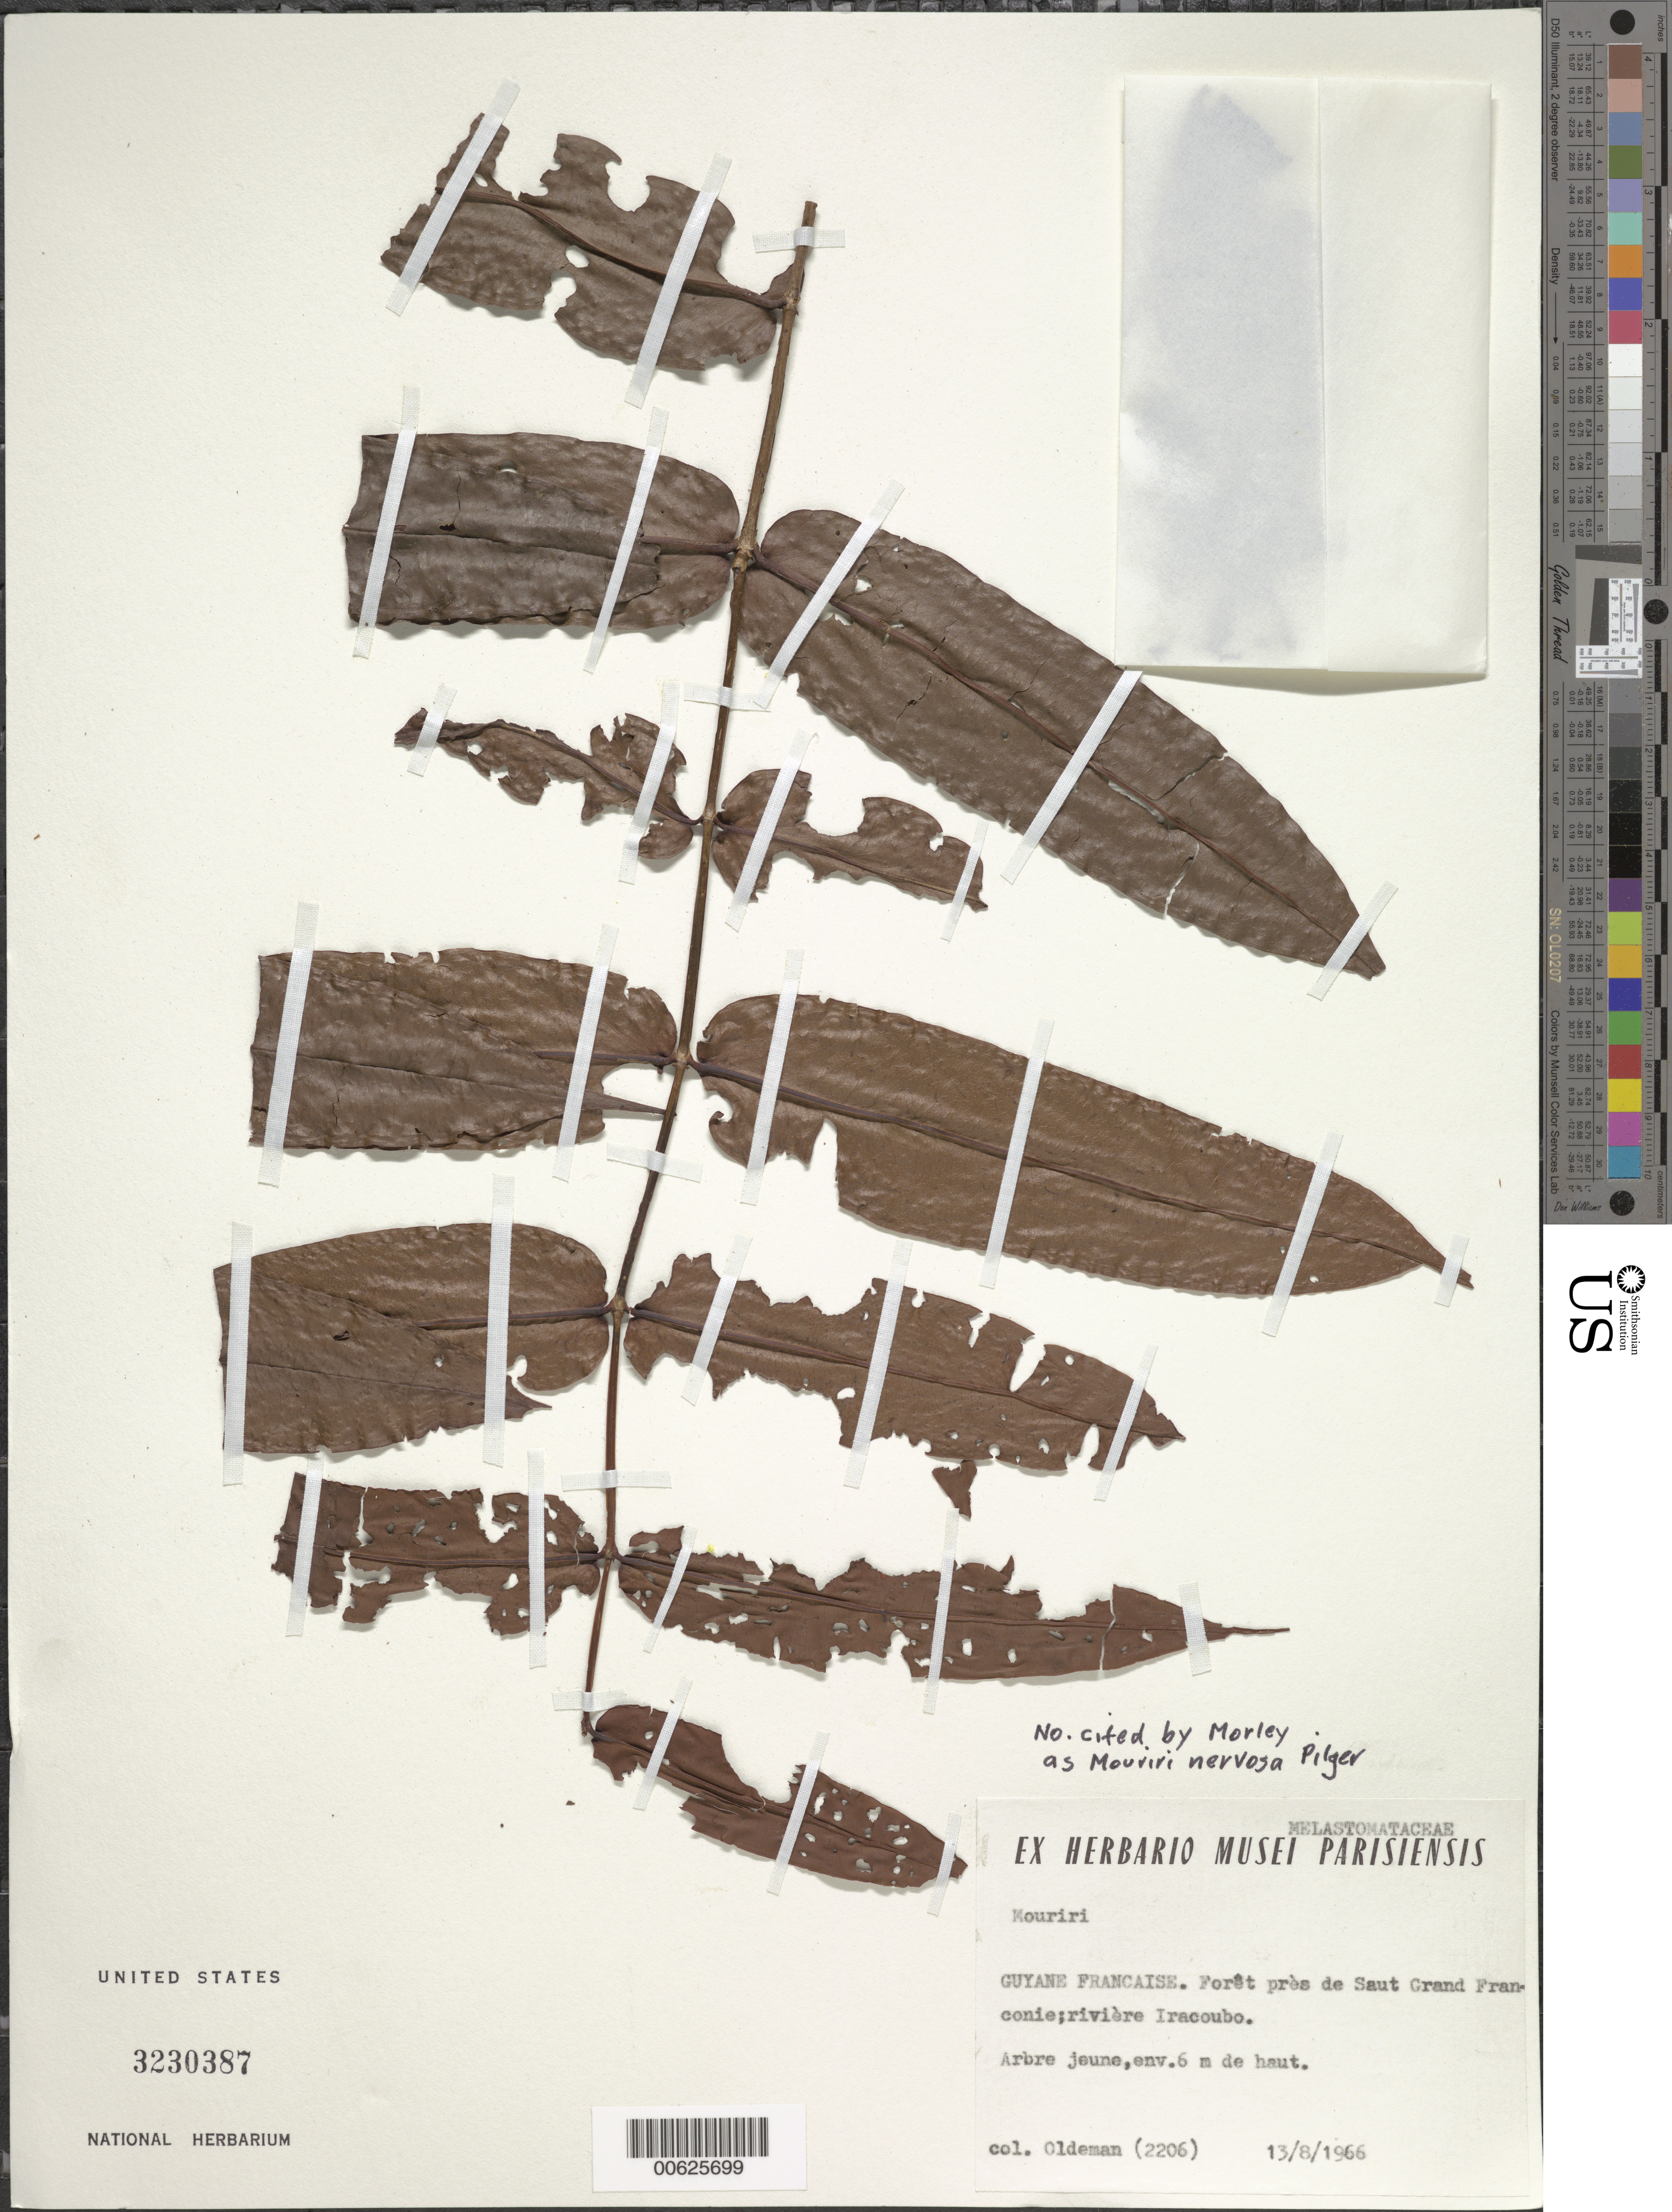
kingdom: Plantae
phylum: Tracheophyta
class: Magnoliopsida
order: Myrtales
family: Melastomataceae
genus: Mouriri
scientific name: Mouriri nervosa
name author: Pilg.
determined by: Morley, T.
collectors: R. Oldeman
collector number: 2206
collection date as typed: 13-Aug-66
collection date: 1966-08-13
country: French Guiana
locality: Rivière Iracoubo, près de Saut Grand Franconie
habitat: Forêt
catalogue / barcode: US 3230387